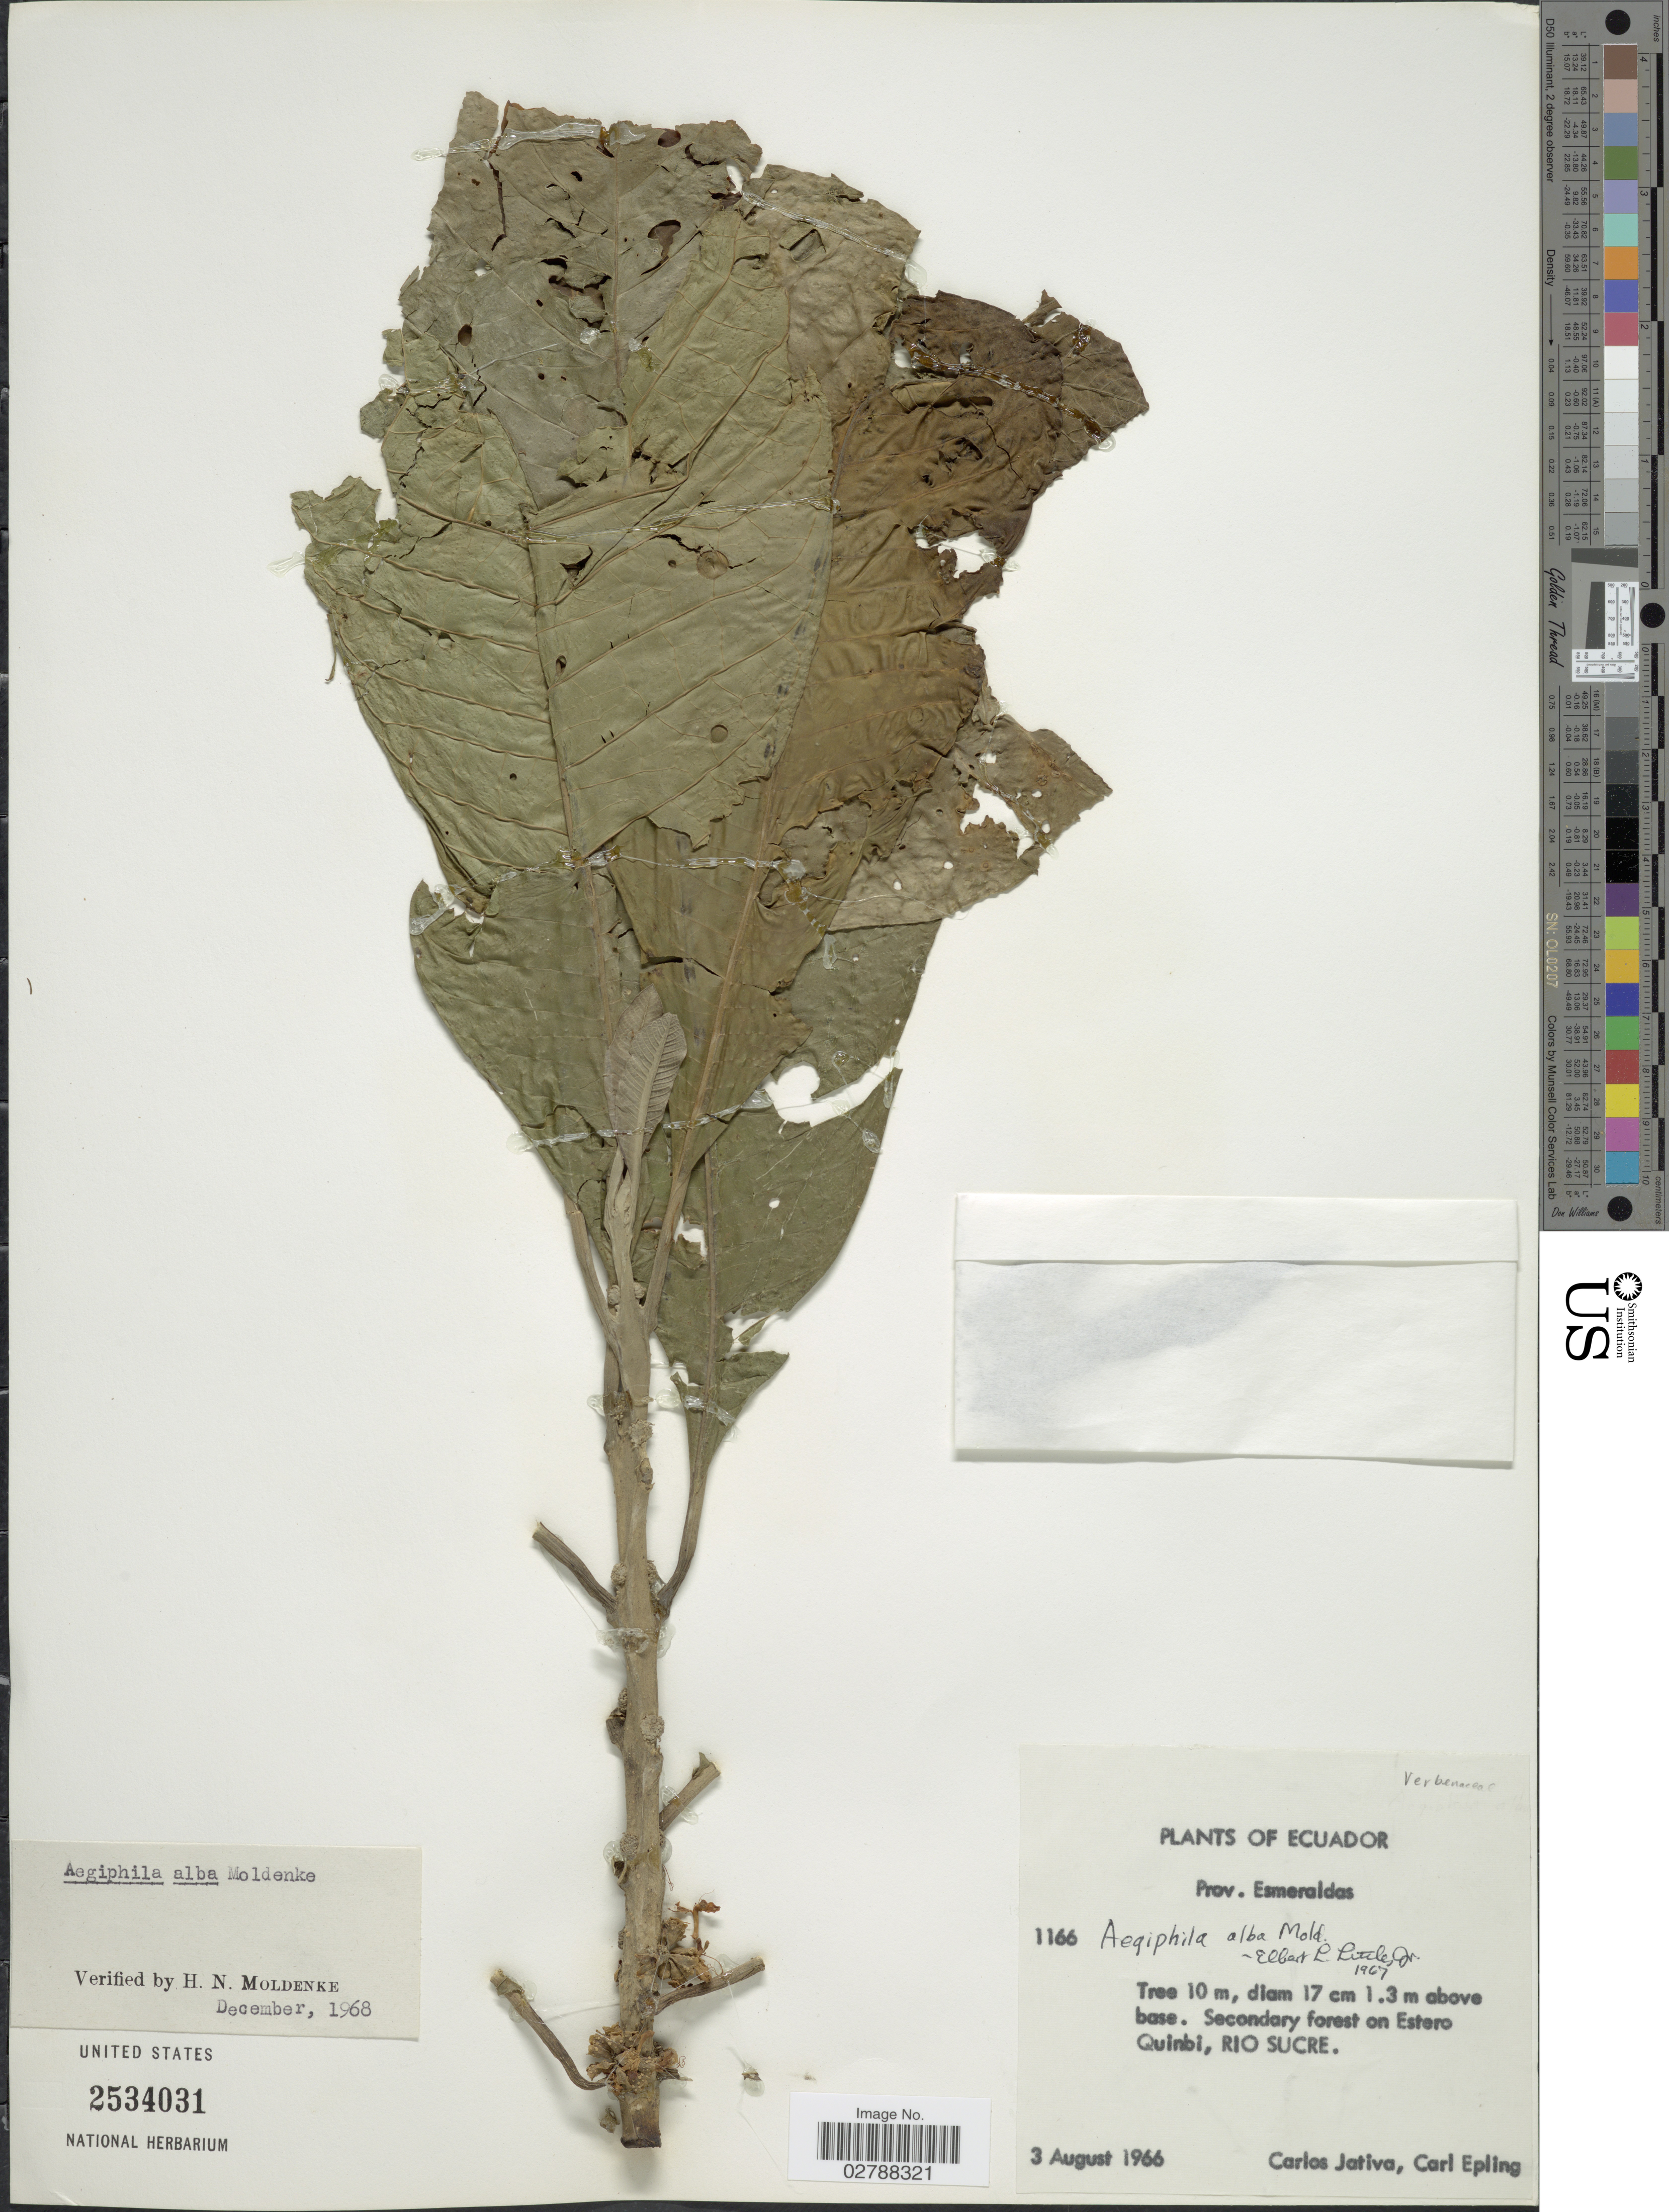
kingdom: Plantae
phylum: Tracheophyta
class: Magnoliopsida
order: Lamiales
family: Lamiaceae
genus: Aegiphila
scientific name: Aegiphila alba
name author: Moldenke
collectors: C. D. Játiva & C. C. Epling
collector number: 1166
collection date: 1966-08-03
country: Ecuador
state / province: Esmeraldas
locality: Prov. Esmeraldas, Secondary forest on Estero Quinbi, Rio Sucre.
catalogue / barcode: US 2534031